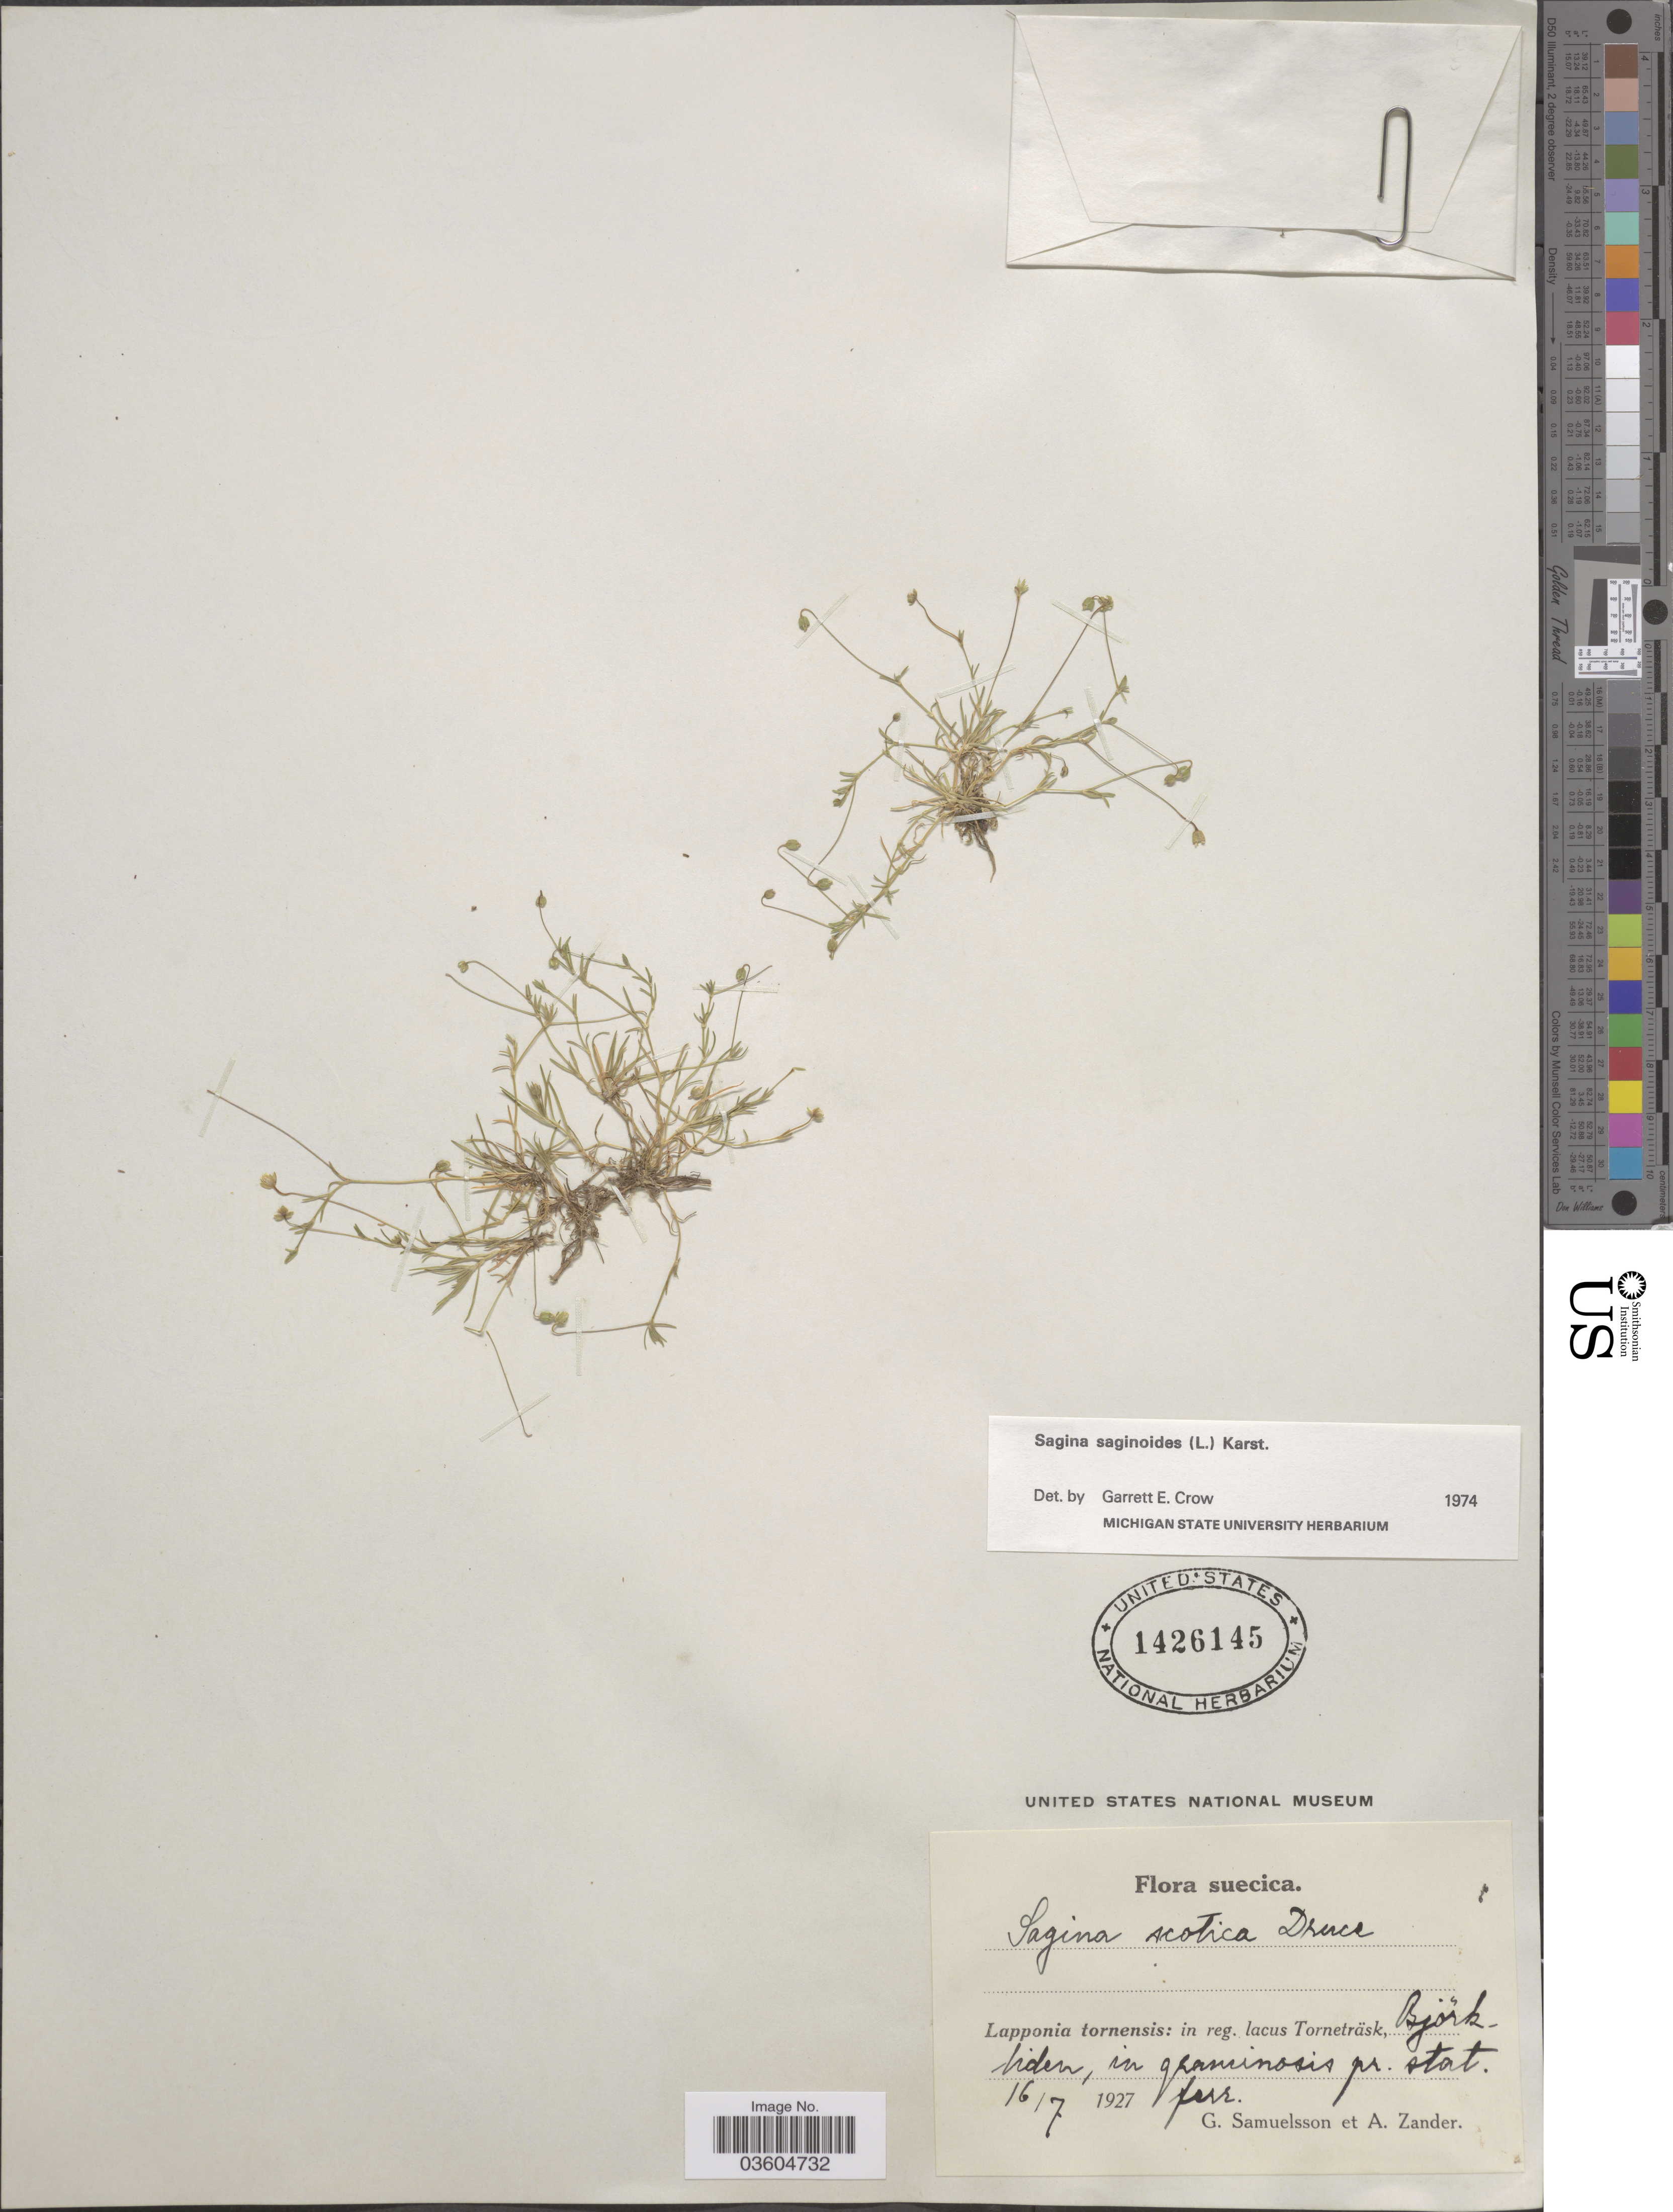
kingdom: Plantae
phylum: Tracheophyta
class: Magnoliopsida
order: Caryophyllales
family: Caryophyllaceae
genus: Sagina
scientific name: Sagina saginoides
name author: (L.) H. Karst.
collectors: G. Samuelsson & A. Zander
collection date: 1927-07-16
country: Sweden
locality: Suecica. Lapponia tornensis: in reg. lacus Torneträsk, Bjorkliden, in qeaminosis pr. stat. ferr.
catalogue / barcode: US 1426145